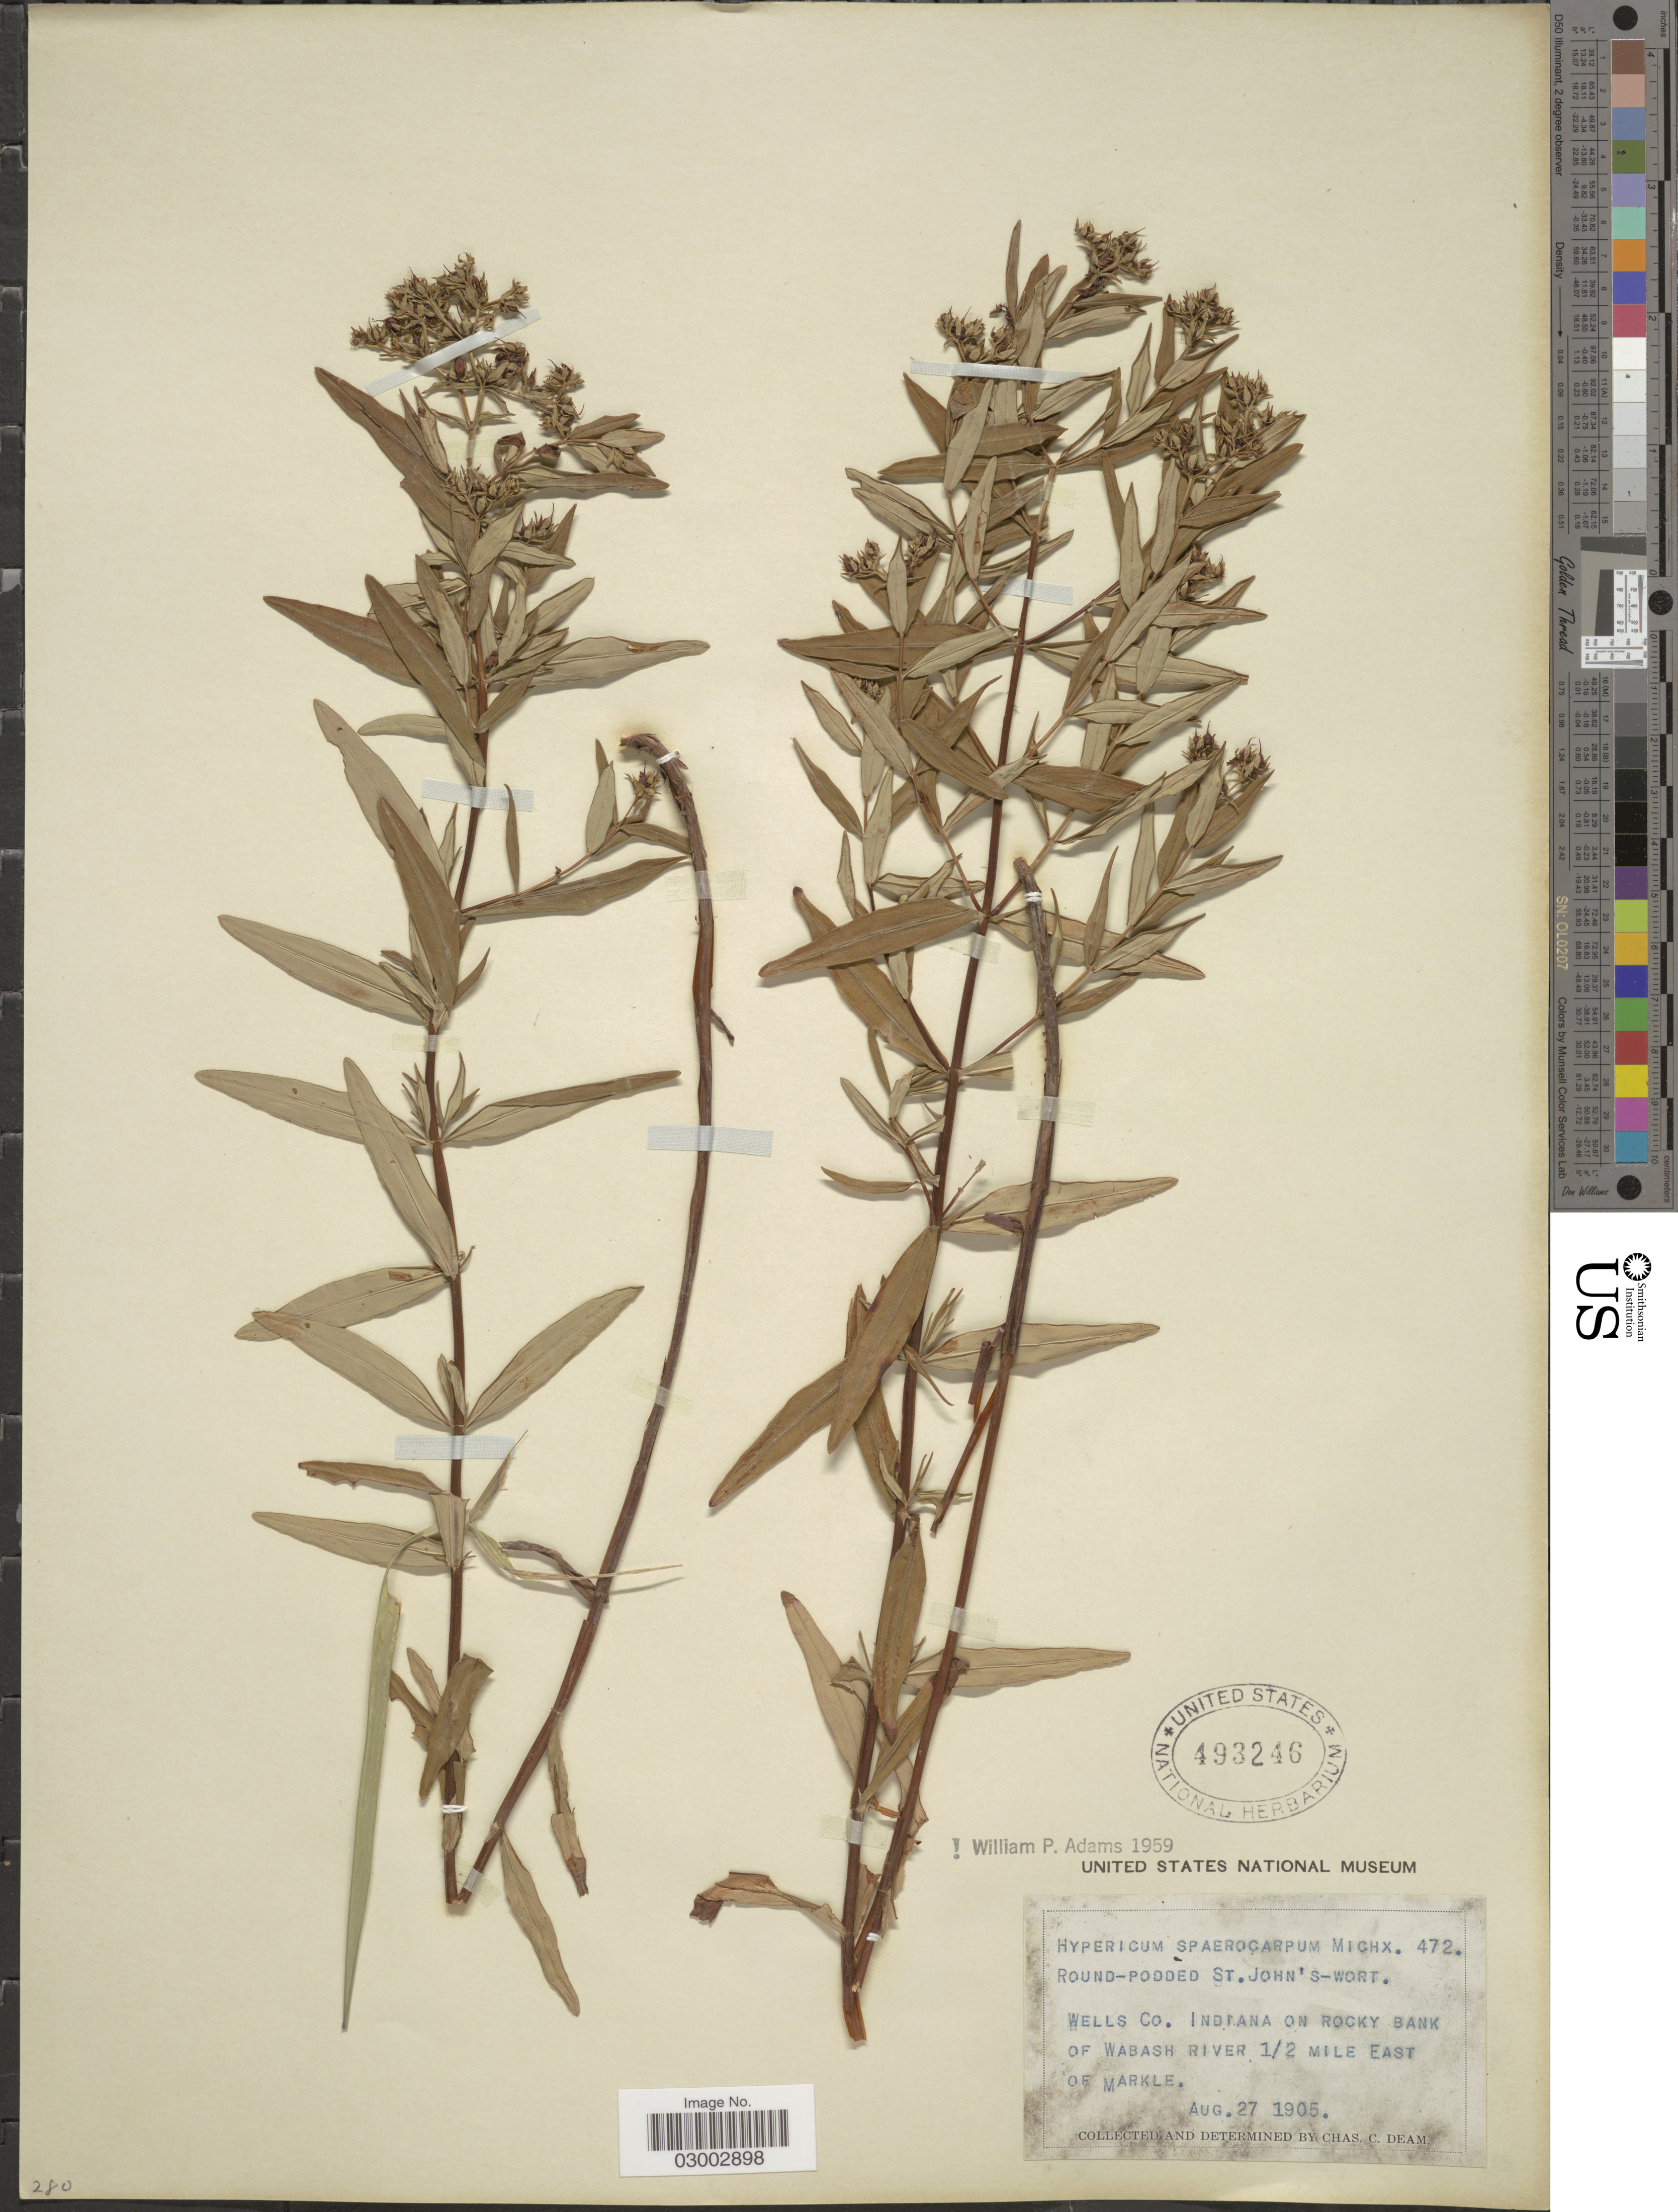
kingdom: Plantae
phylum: Tracheophyta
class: Magnoliopsida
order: Malpighiales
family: Hypericaceae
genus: Hypericum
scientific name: Hypericum sphaerocarpum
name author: Michx.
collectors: C. C. Deam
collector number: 472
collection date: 1905-08-27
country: United States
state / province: Indiana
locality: Round-podded St. John's-Wort. Wells Co. Indiana on rocky bank of Wabash River 1/2 mile East of Markle.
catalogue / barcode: US 493246